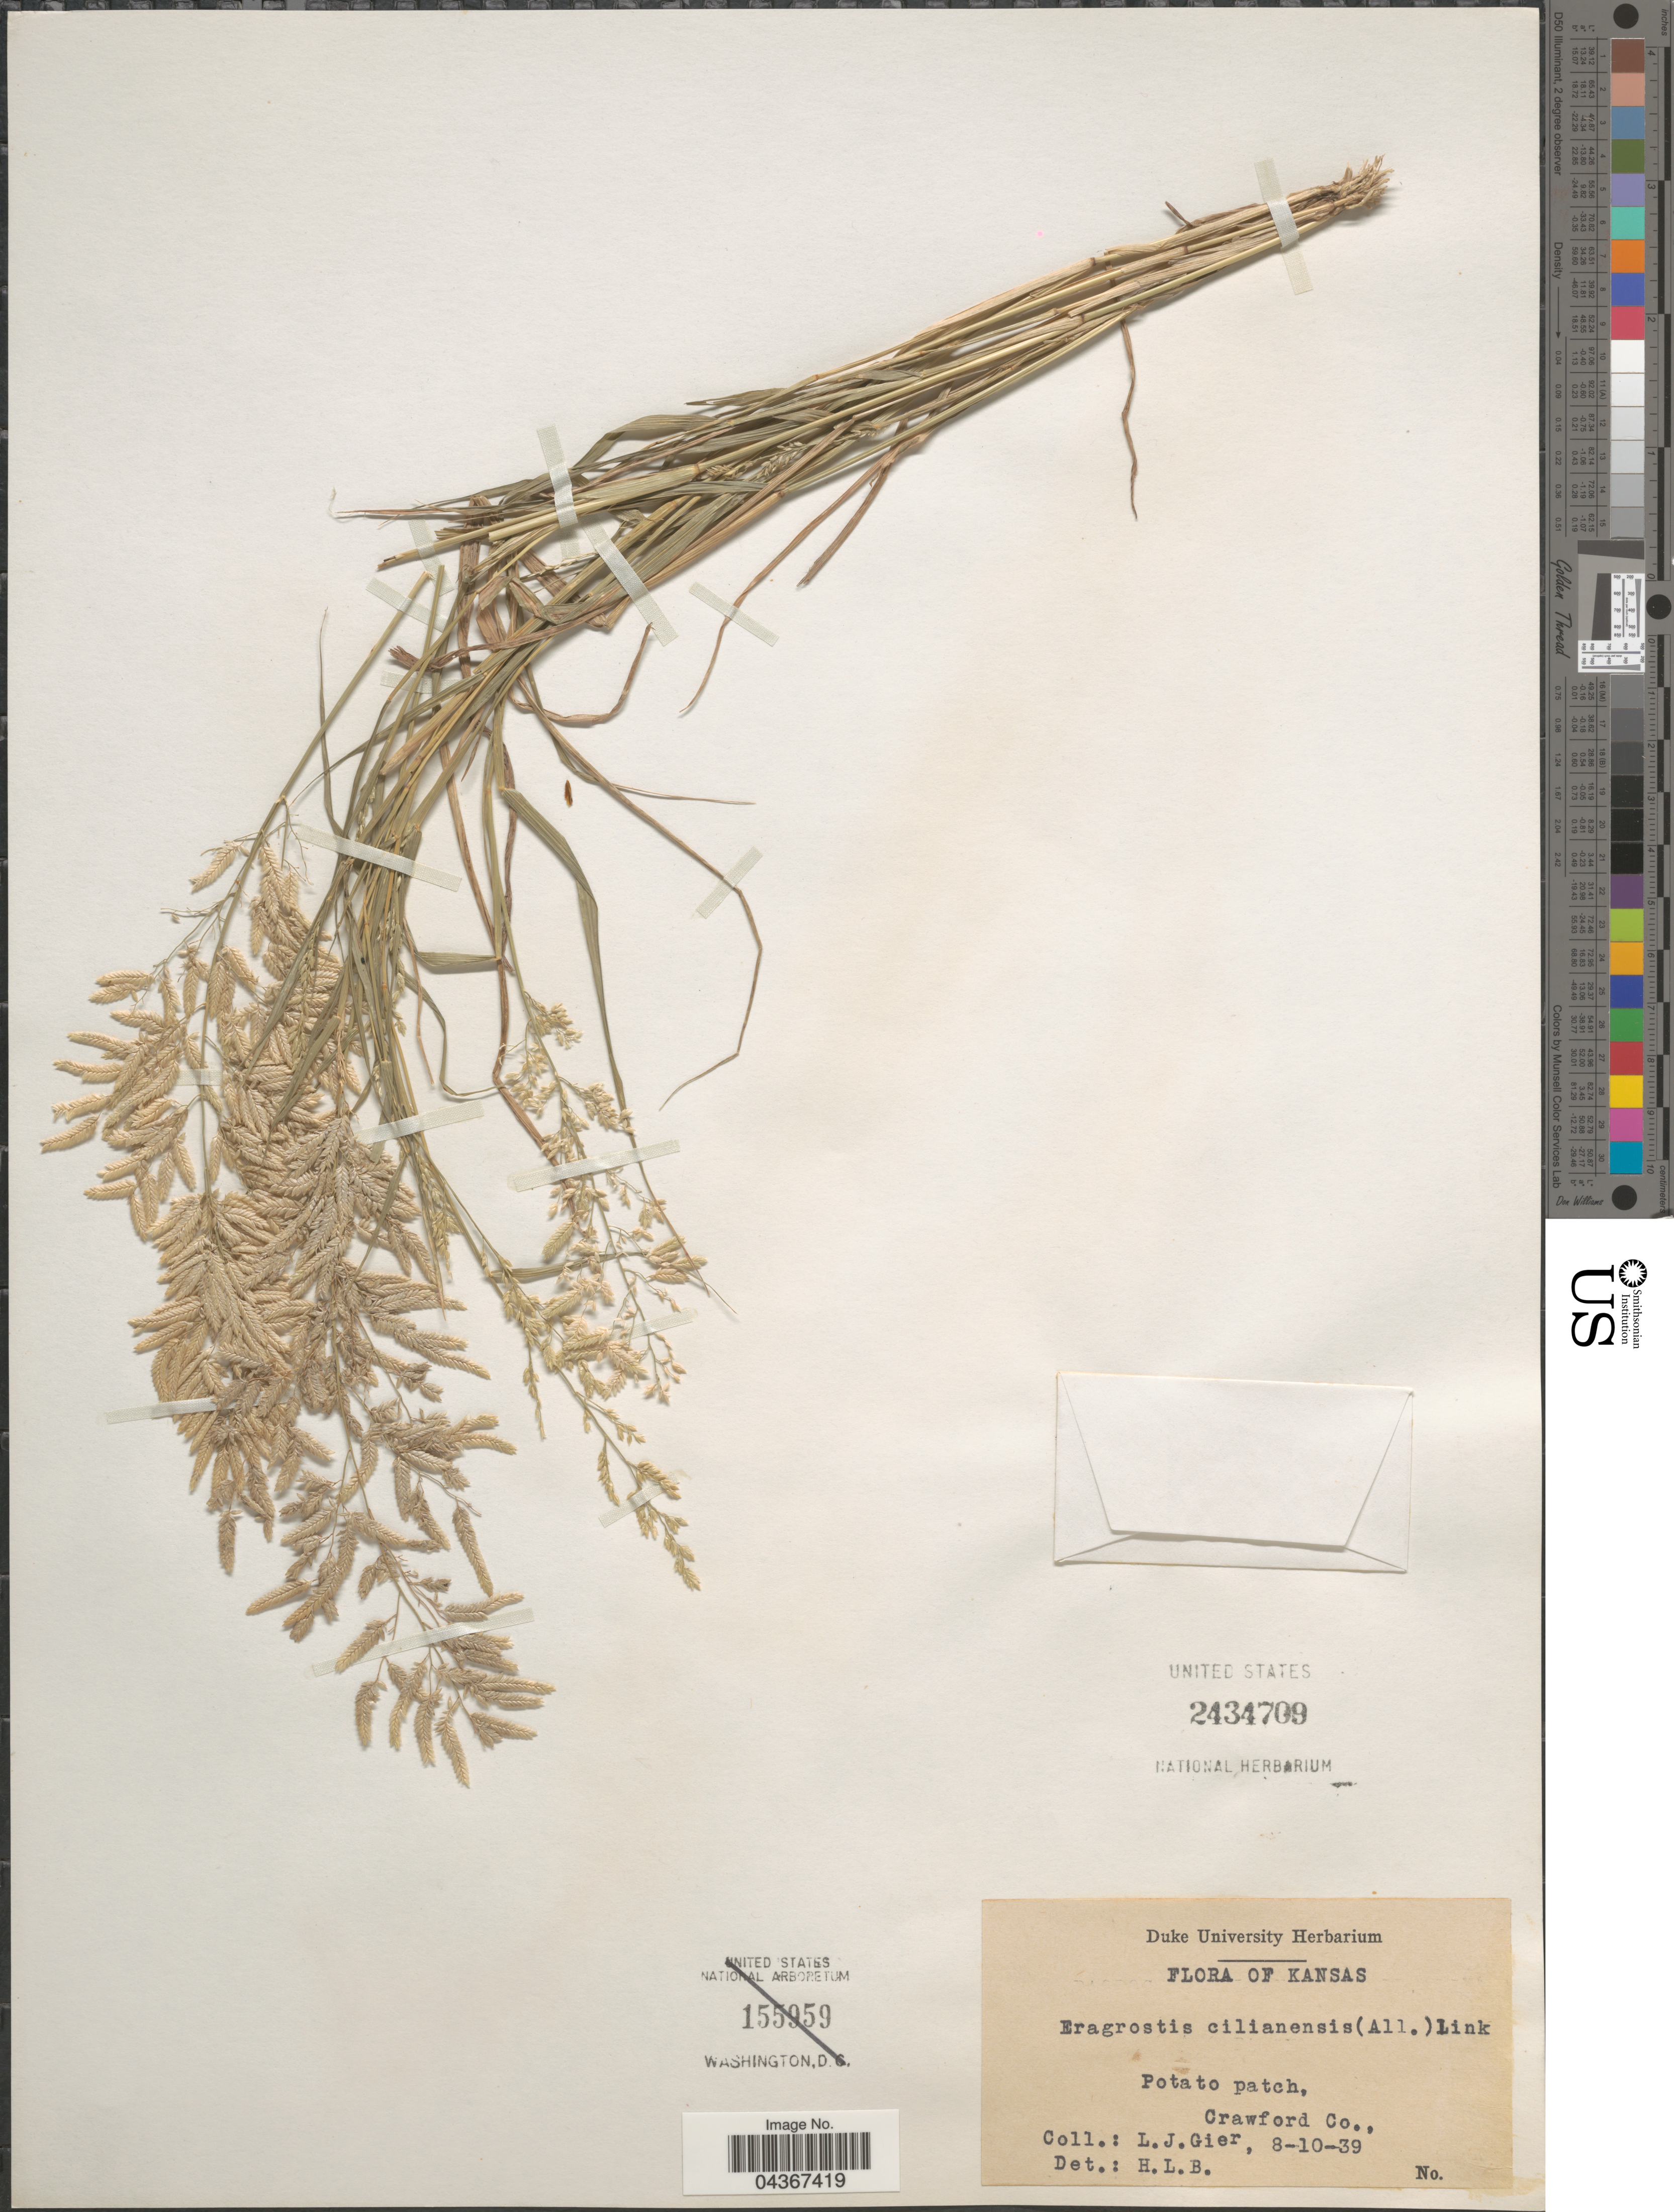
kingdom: Plantae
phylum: Tracheophyta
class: Liliopsida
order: Poales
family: Poaceae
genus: Eragrostis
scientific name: Eragrostis cilianensis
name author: (Bellardi) Vignolo ex Janch.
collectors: L. Gier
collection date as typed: Transcribed d/m/y: 10/8/39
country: United States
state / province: Kansas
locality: Potato patch, Crawford Co.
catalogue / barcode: US 2434709